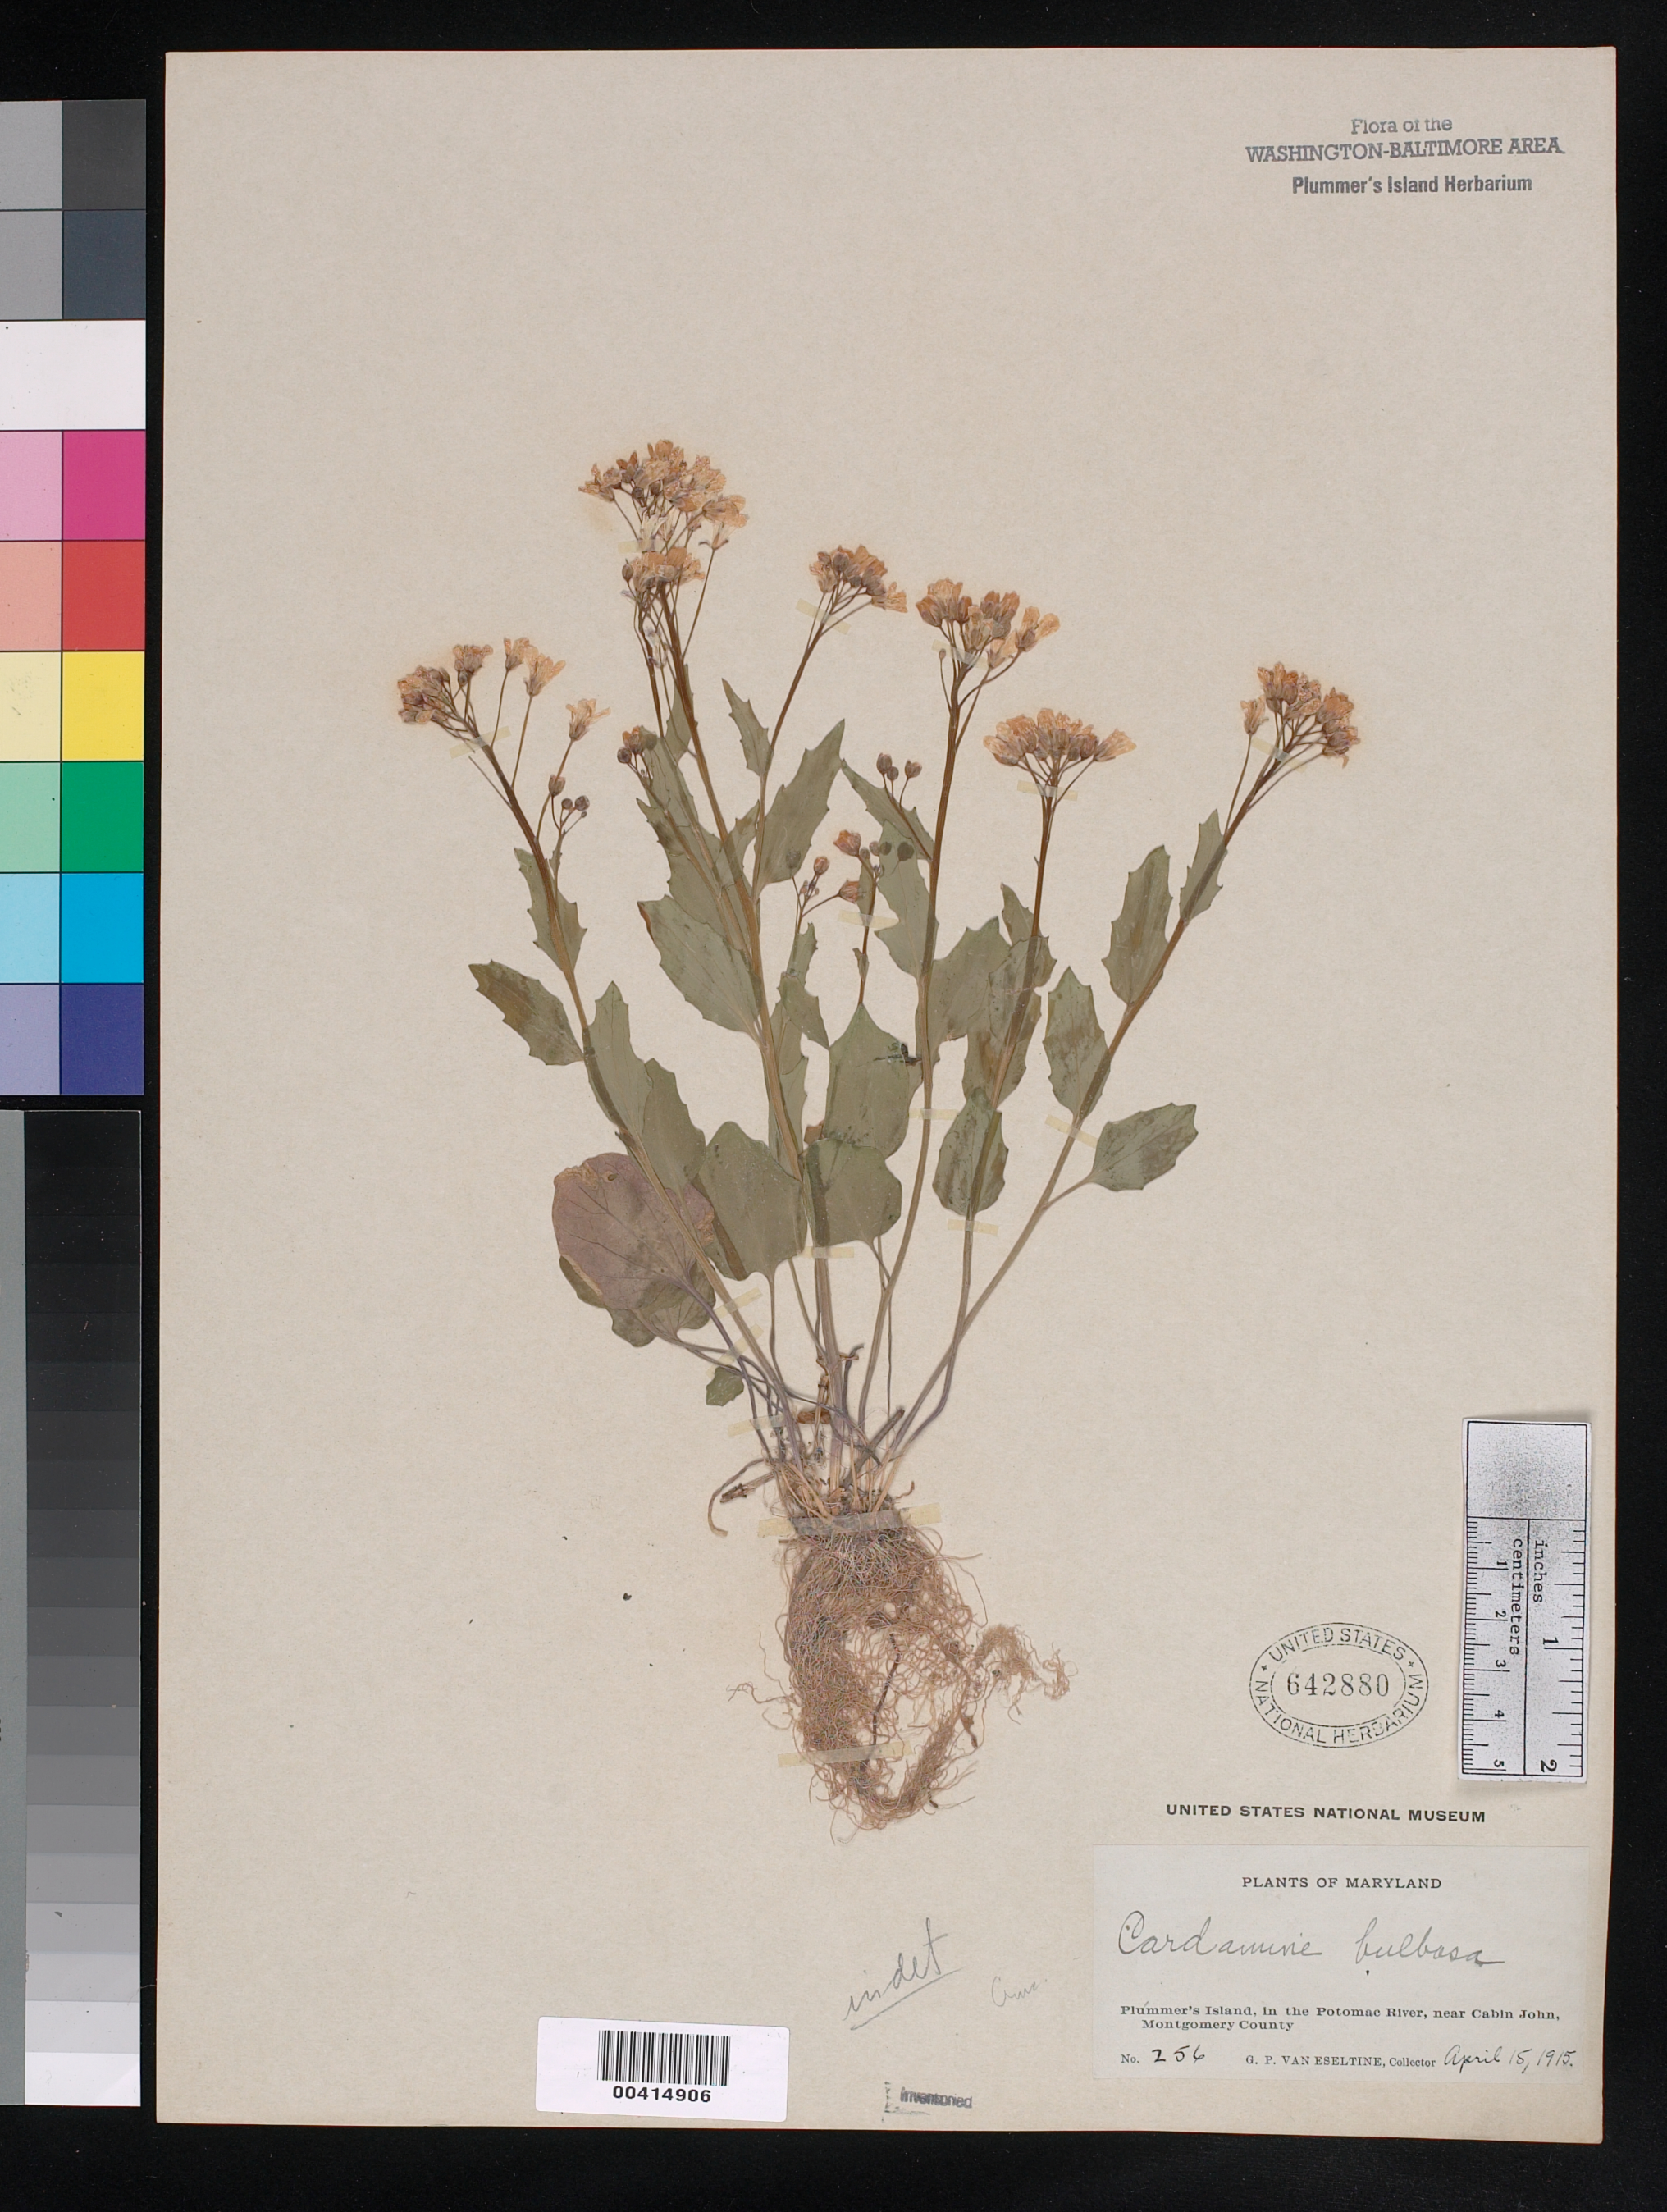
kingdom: Plantae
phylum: Tracheophyta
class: Magnoliopsida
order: Brassicales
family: Brassicaceae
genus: Cardamine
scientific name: Cardamine bulbosa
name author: (Schreb. ex Muhl.) Britton et al.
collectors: G. P. Van Eseltine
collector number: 256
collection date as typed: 15 Apr 1915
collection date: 1915-04-15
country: United States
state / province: Maryland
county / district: Montgomery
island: Plummers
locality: Plummer's Island C. & O. Canal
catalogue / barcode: US 642880